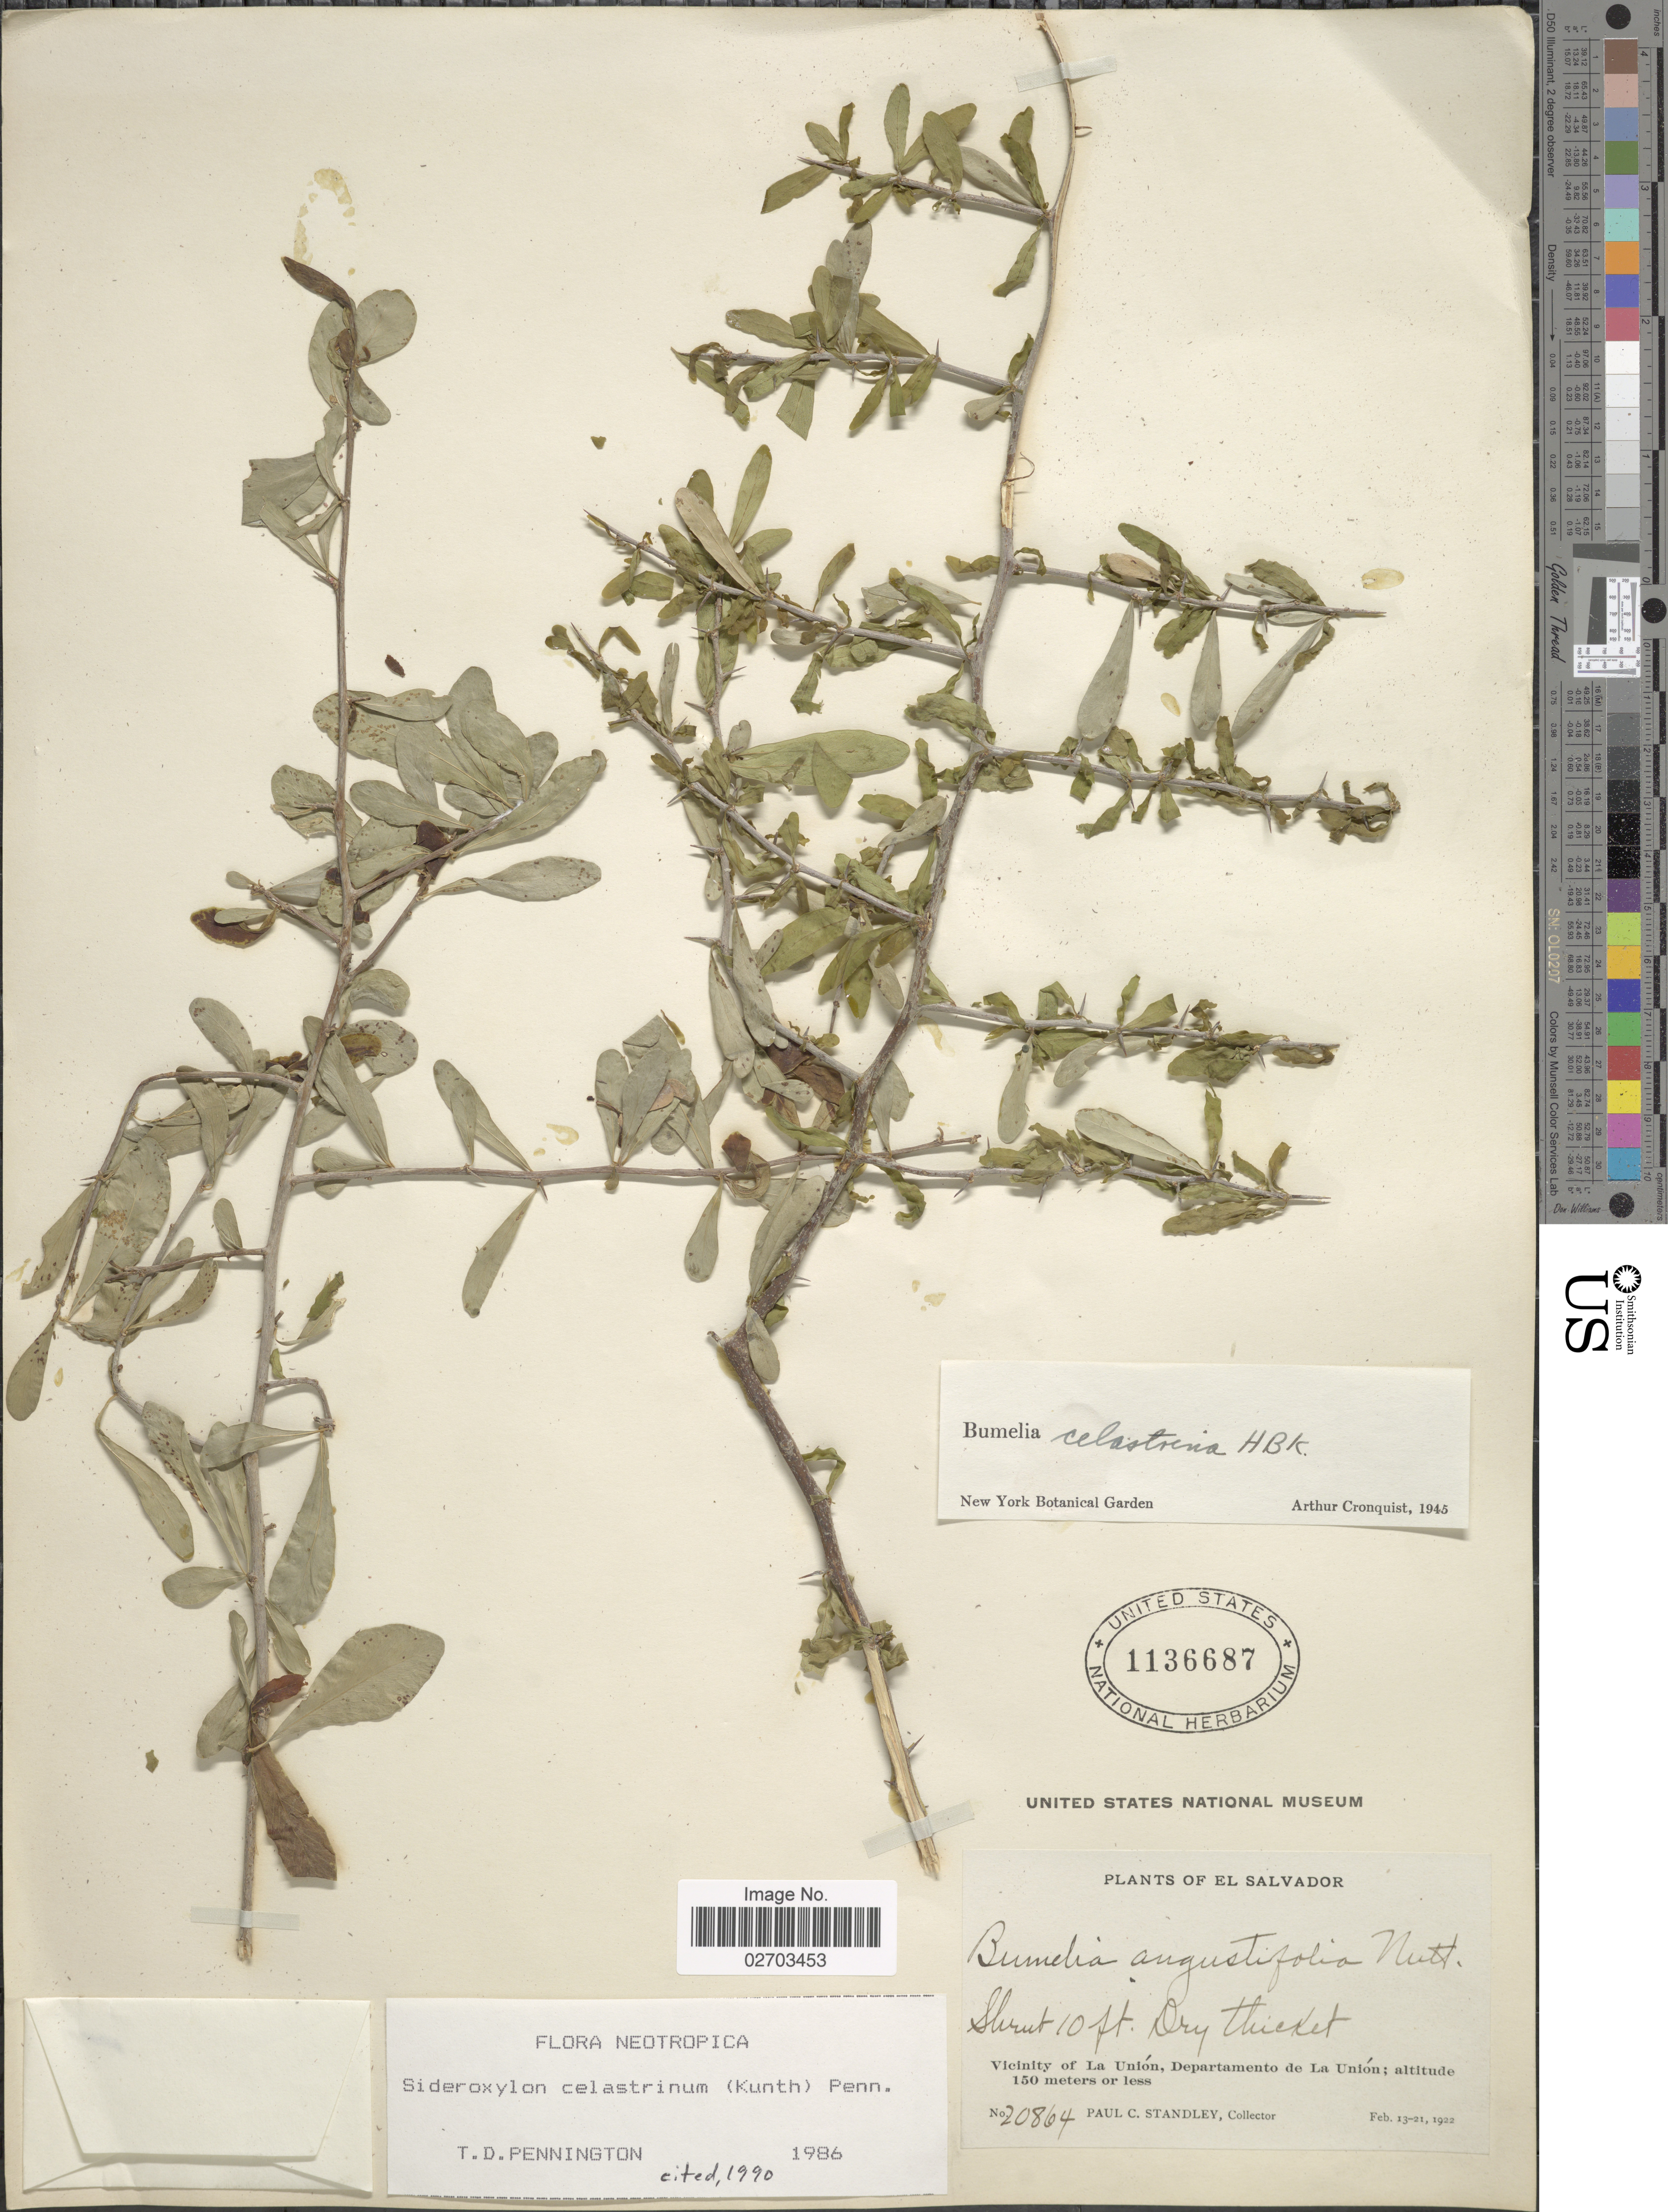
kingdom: Plantae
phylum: Tracheophyta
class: Magnoliopsida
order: Ericales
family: Sapotaceae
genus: Sideroxylon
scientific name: Sideroxylon celastrinum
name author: (Kunth) T.D. Penn.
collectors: P. C. Standley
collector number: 20864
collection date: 1922-02-13/1922-02-21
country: El Salvador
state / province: La Union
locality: Vicinity of La Union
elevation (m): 150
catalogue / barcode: US 1136687